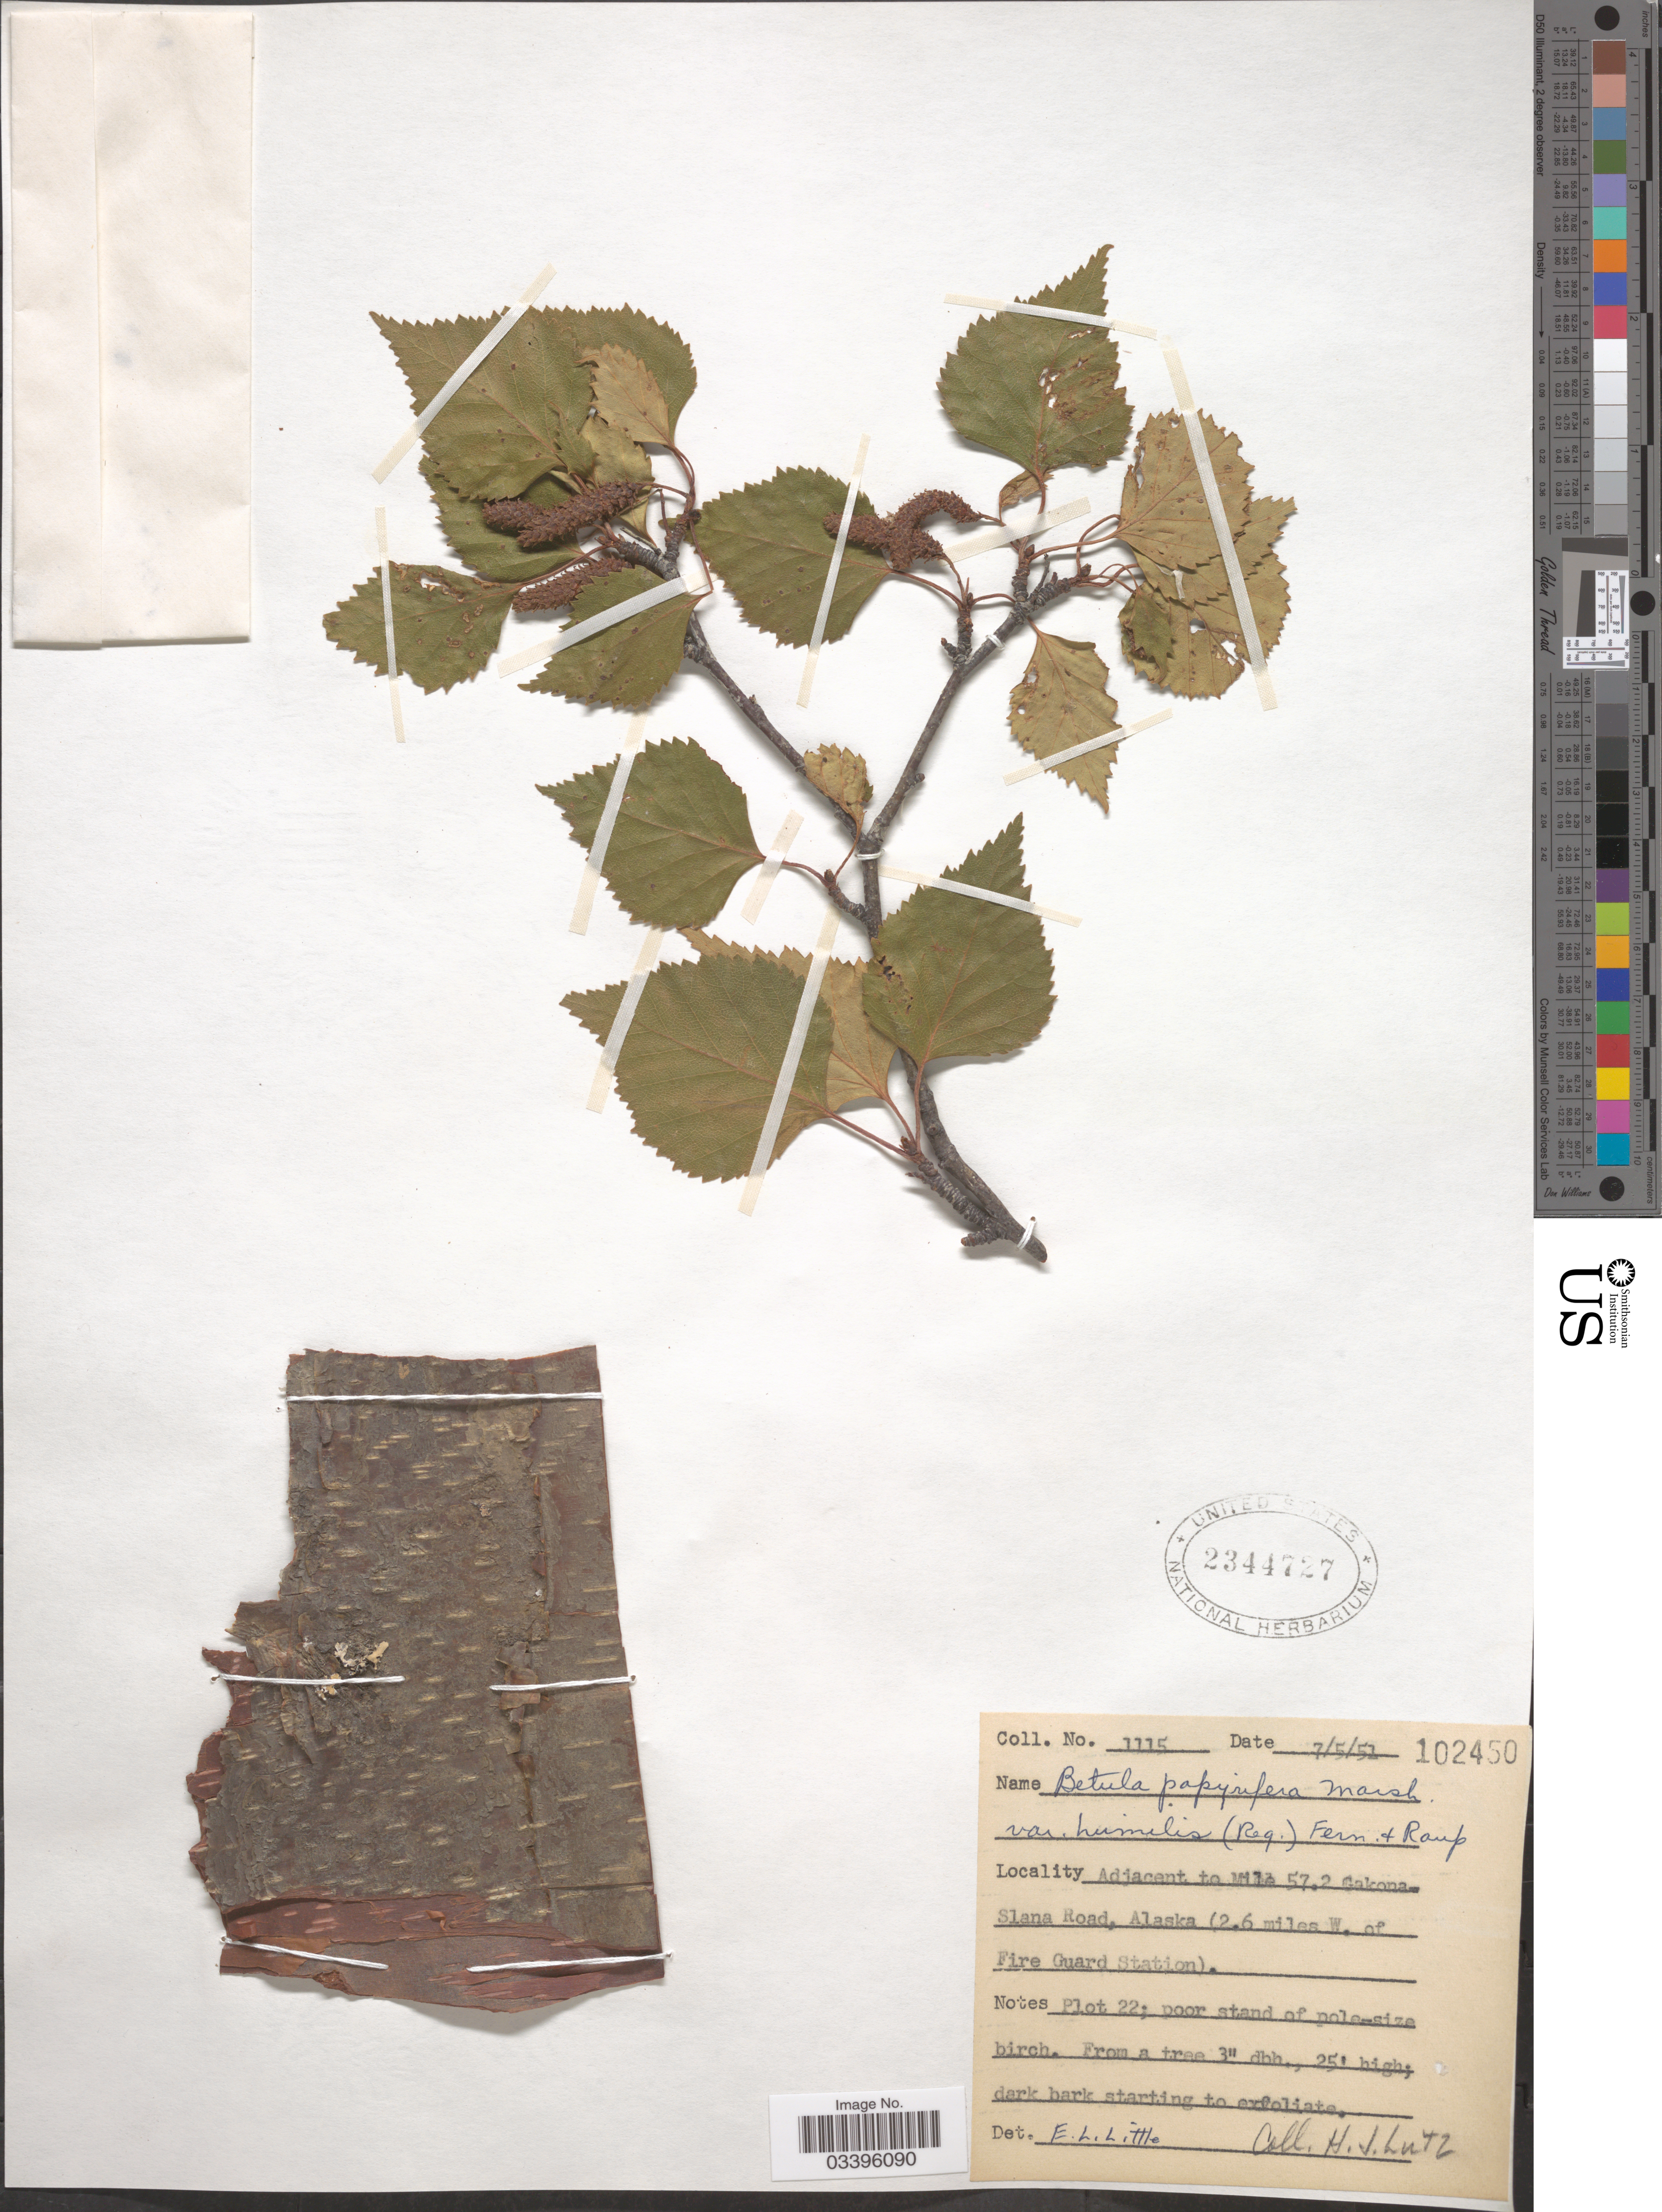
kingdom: Plantae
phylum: Tracheophyta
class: Magnoliopsida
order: Fagales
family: Betulaceae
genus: Betula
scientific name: Betula neoalaskana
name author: Sarg.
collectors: H. J. Lutz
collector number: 1115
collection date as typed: Transcribed d/m/y: 5/7/51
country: United States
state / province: Alaska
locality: Adjacent to Mile 57.2 Gakona. Slana Road, Alaska (2.6 miles W. of Fire Guard Station). Plot 22.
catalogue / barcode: US 2344727